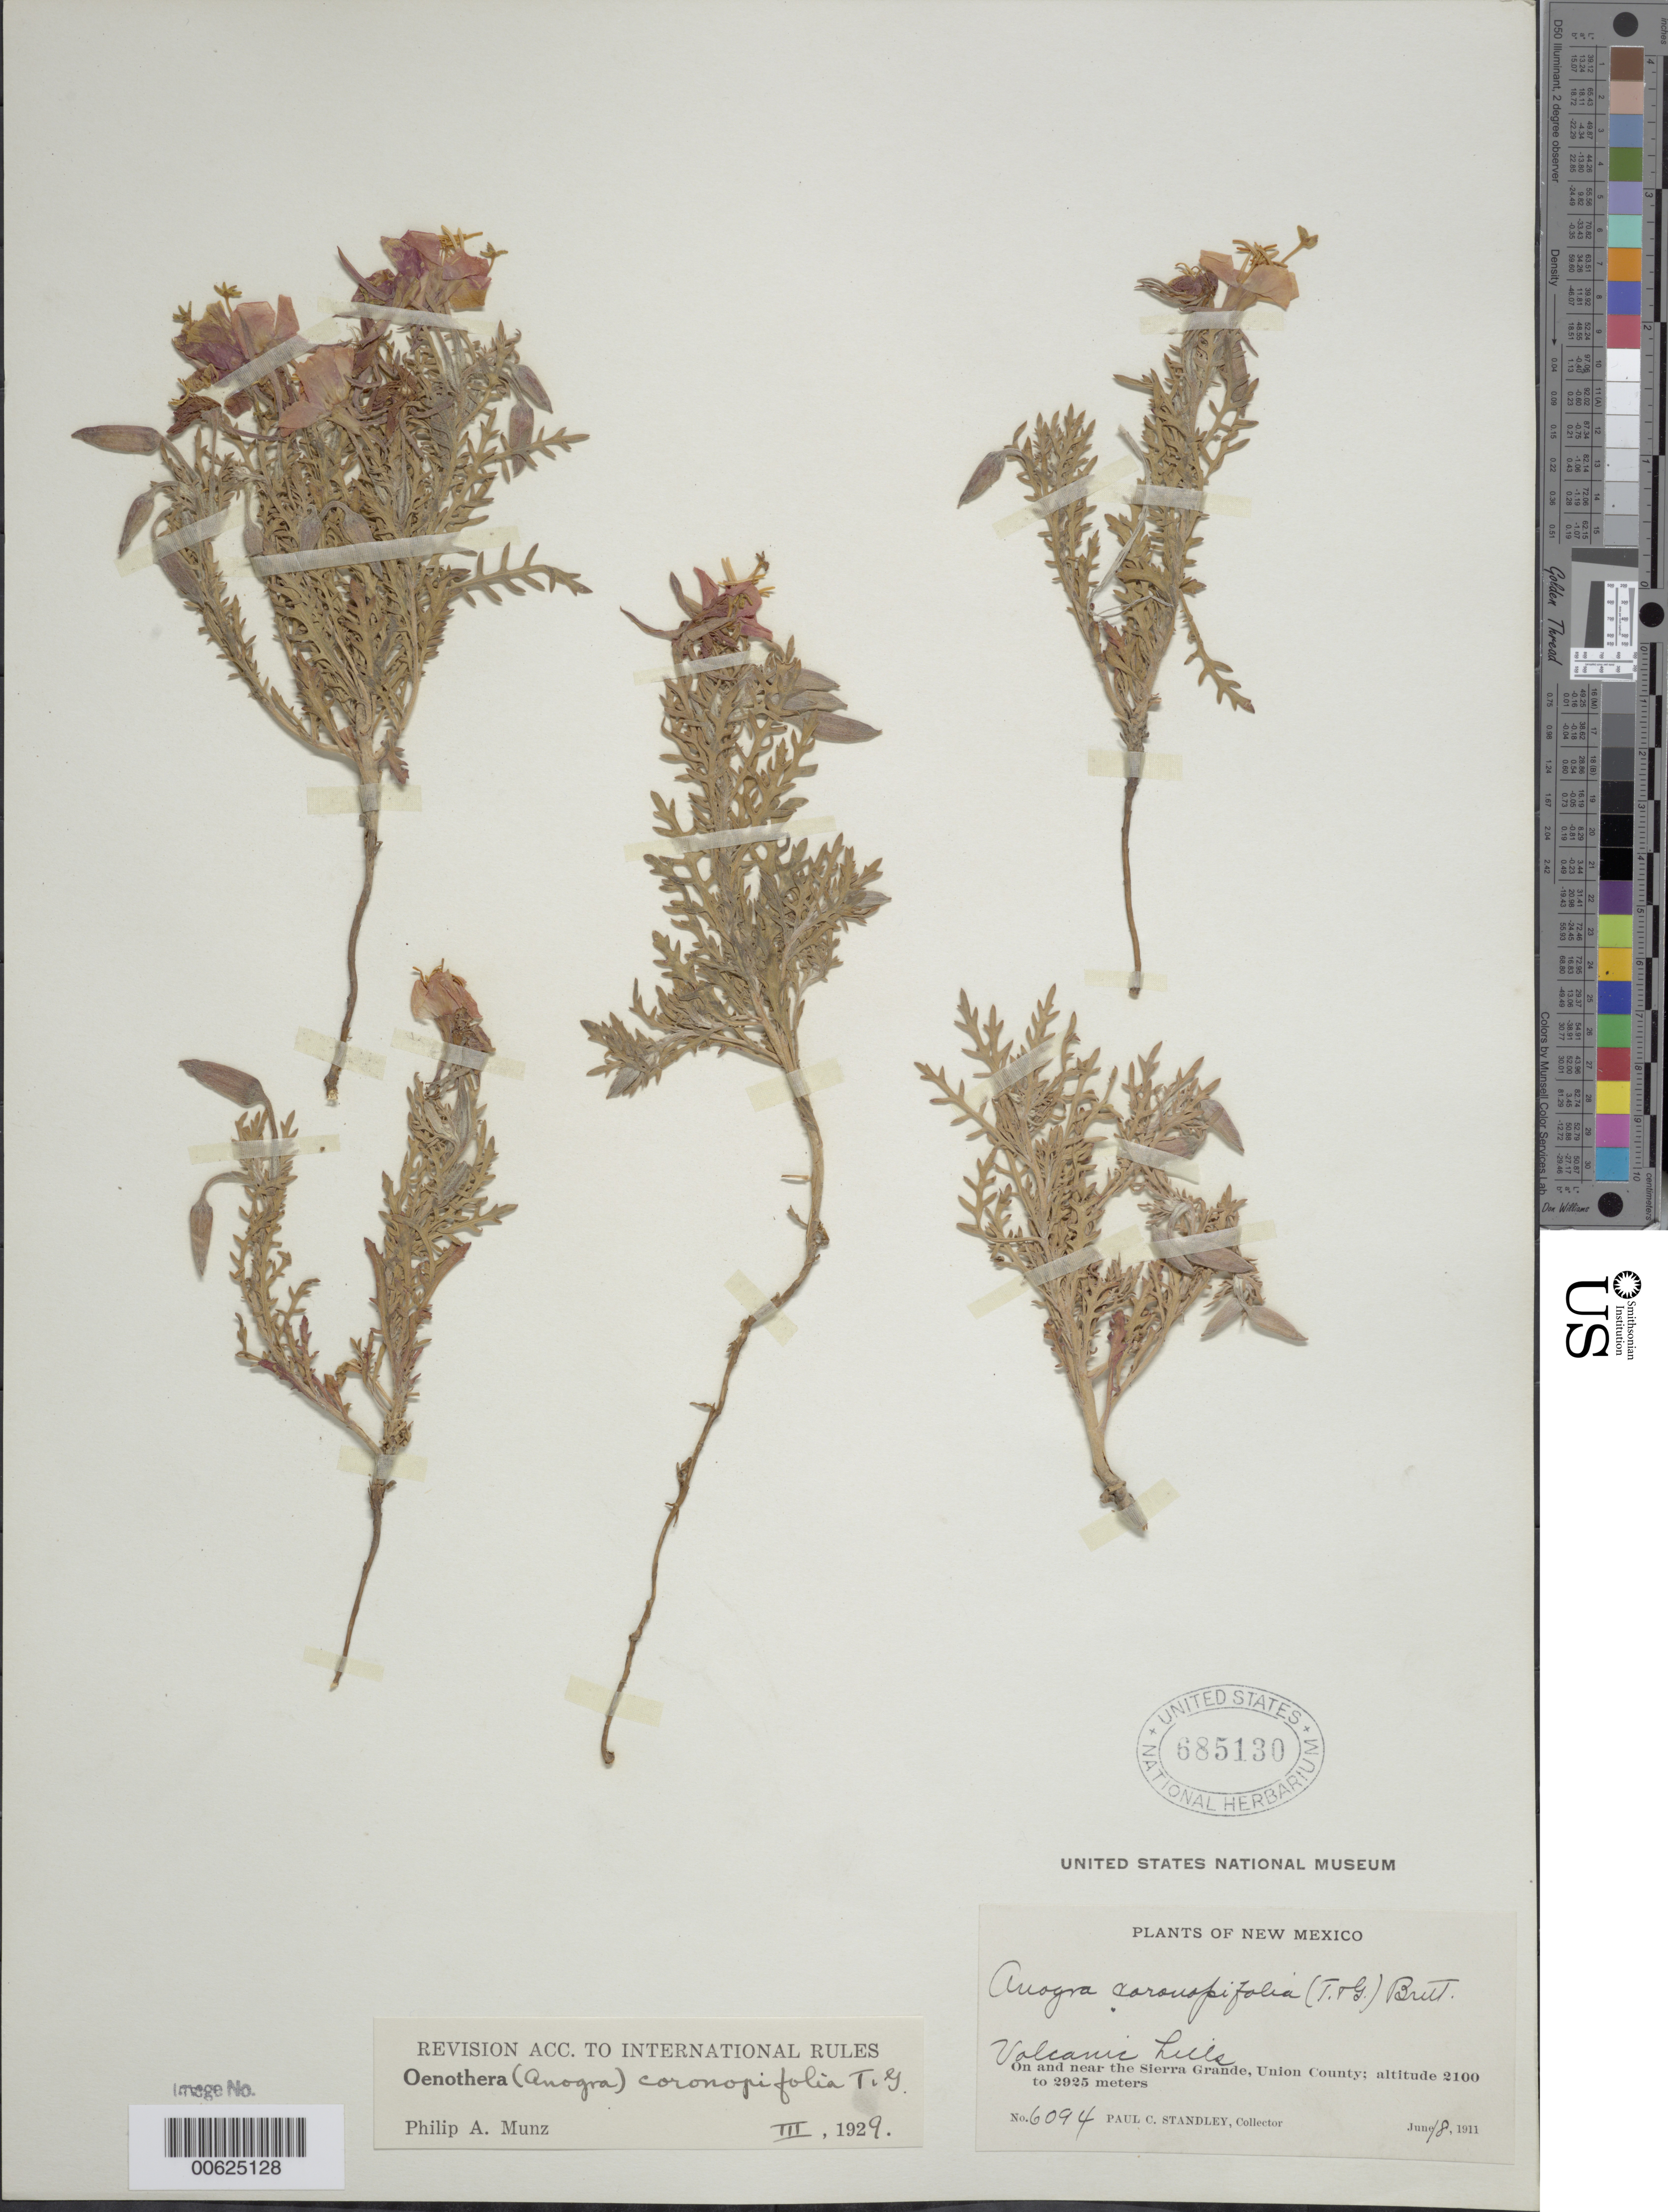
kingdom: Plantae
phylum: Tracheophyta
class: Magnoliopsida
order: Myrtales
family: Onagraceae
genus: Oenothera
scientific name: Oenothera coronopifolia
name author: Torr. & A. Gray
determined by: Munz, Philip A.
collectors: P. C. Standley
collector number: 6094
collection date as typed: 18 Jun 1911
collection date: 1911-06-18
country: United States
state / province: New Mexico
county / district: Union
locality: Near the Soerra Grande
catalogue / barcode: US 685130